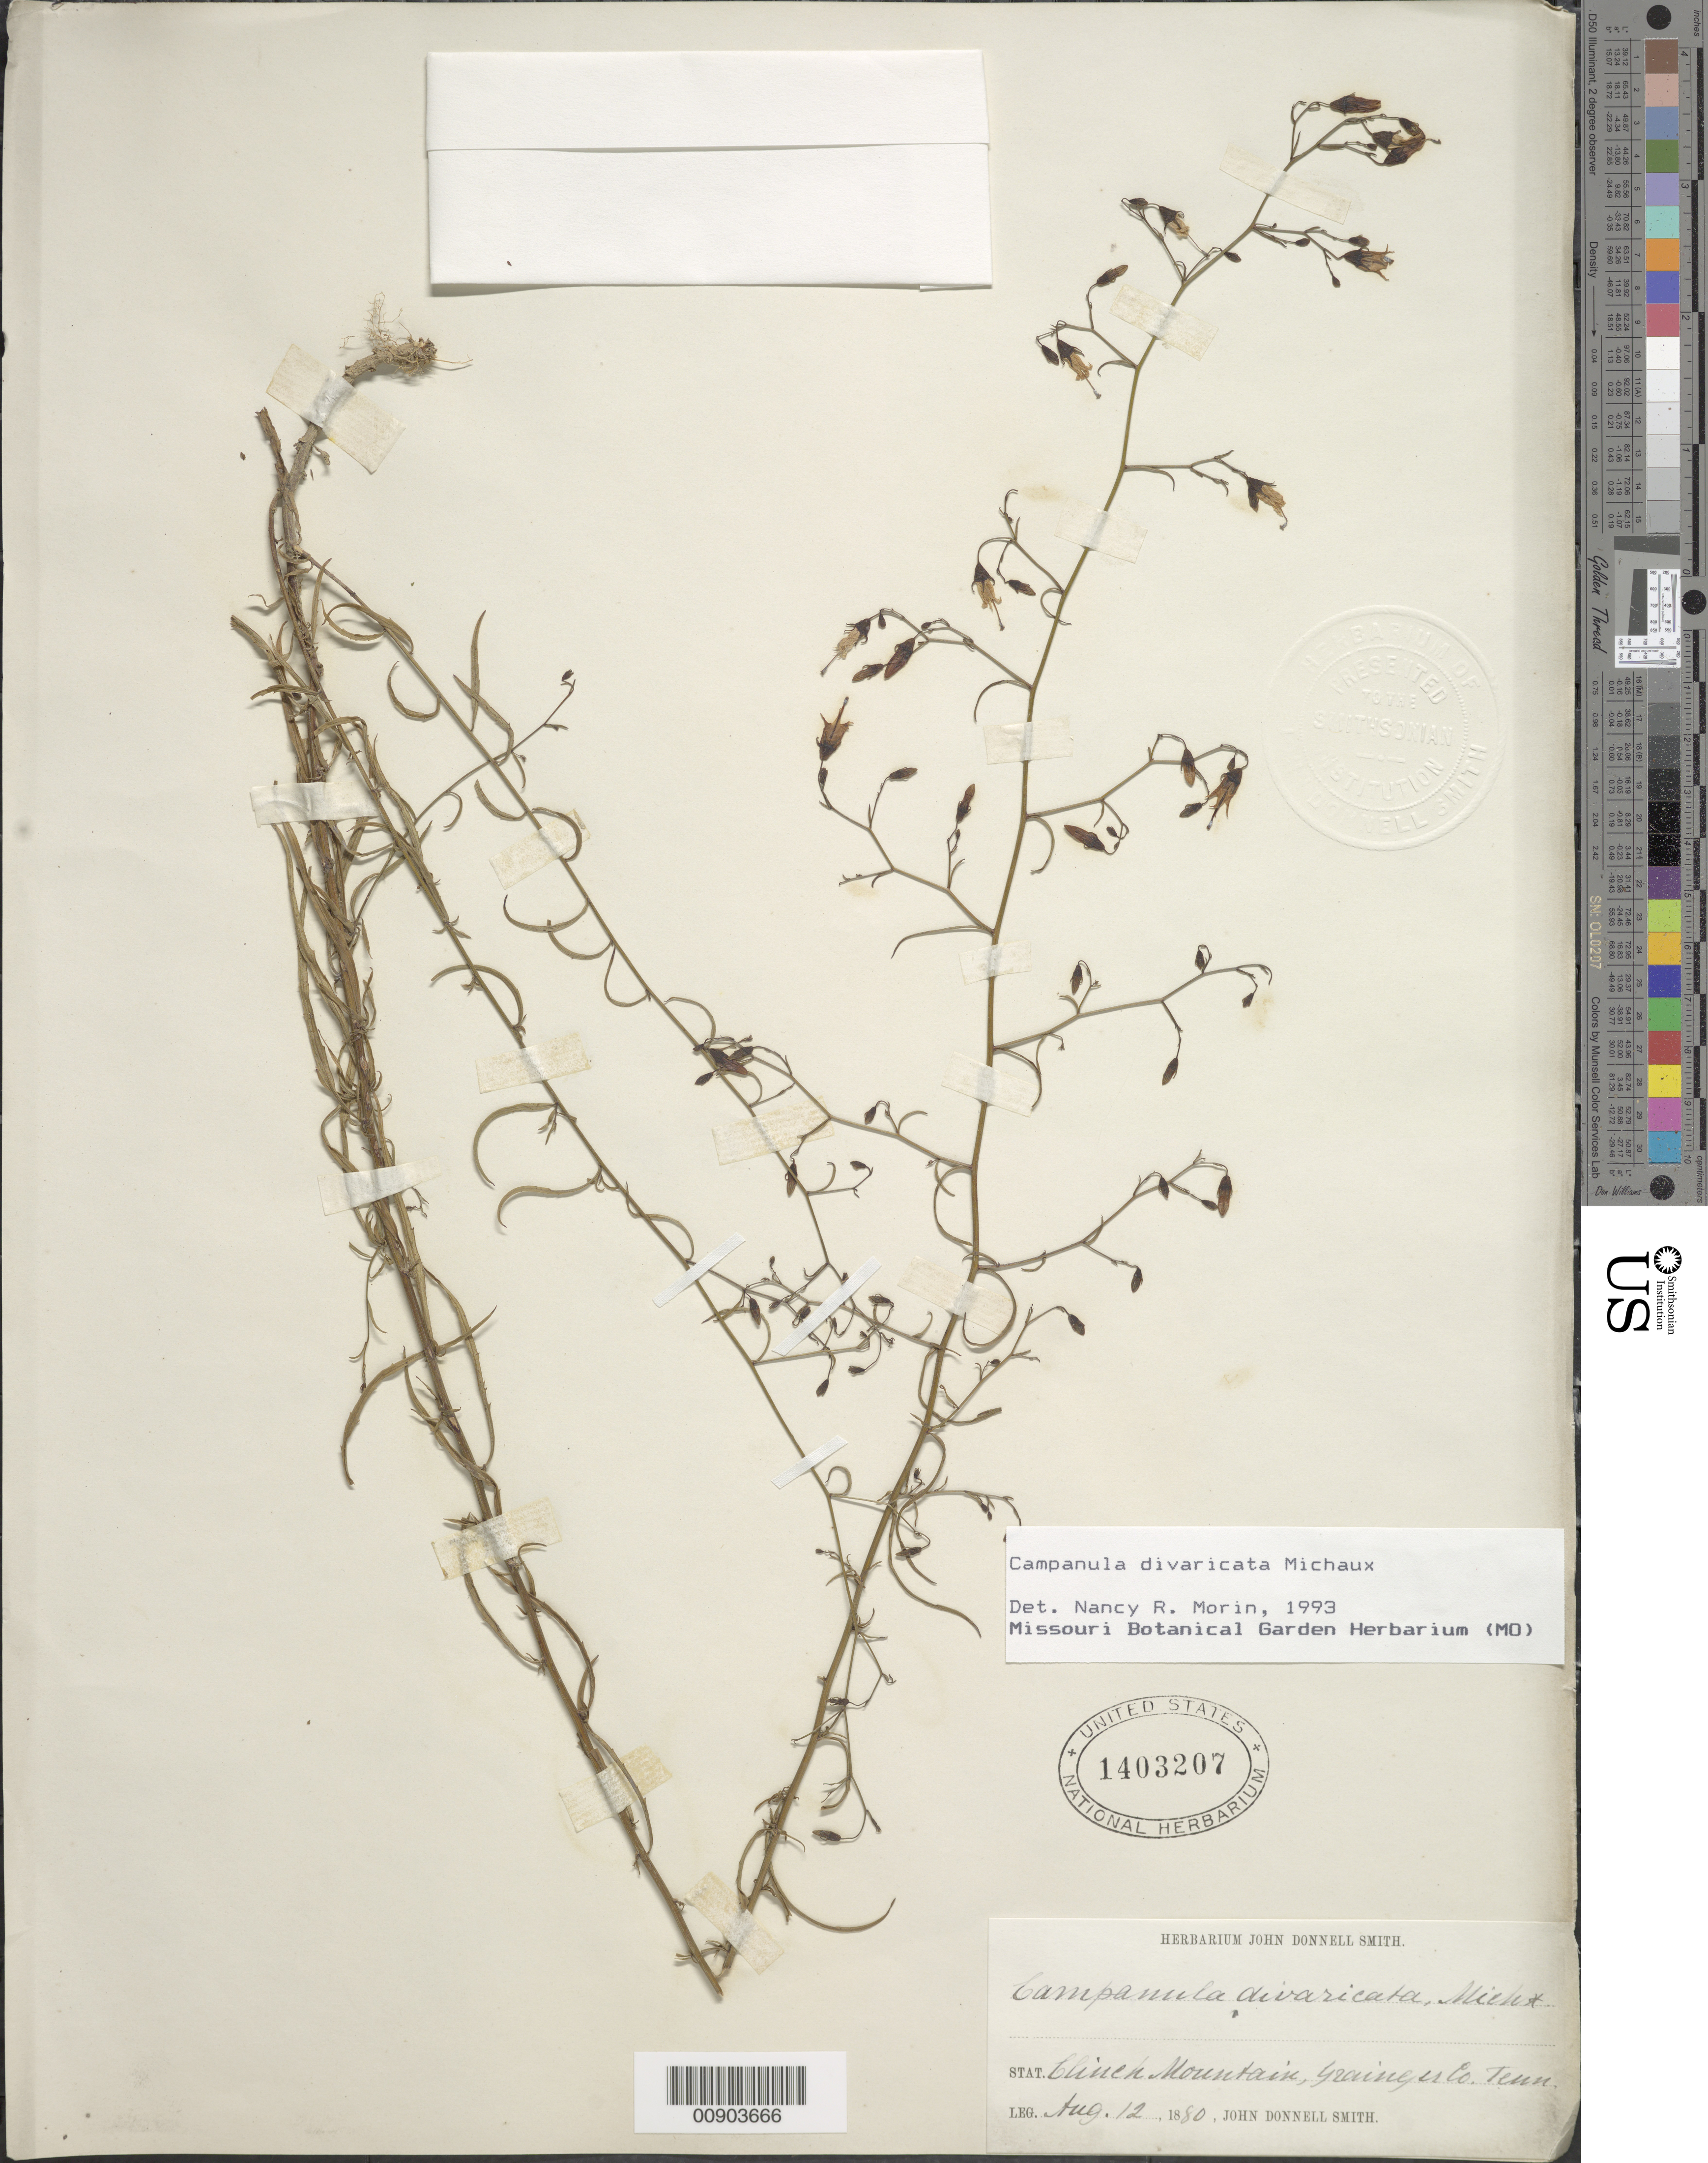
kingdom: Plantae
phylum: Tracheophyta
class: Magnoliopsida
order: Asterales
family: Campanulaceae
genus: Campanula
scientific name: Campanula divaricata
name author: Michx.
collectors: J. Donnell Smith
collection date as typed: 12 Aug 1880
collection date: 1880-08-12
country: United States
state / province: Tennessee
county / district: Grainger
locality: Clinch Mountain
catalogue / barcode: US 1403207